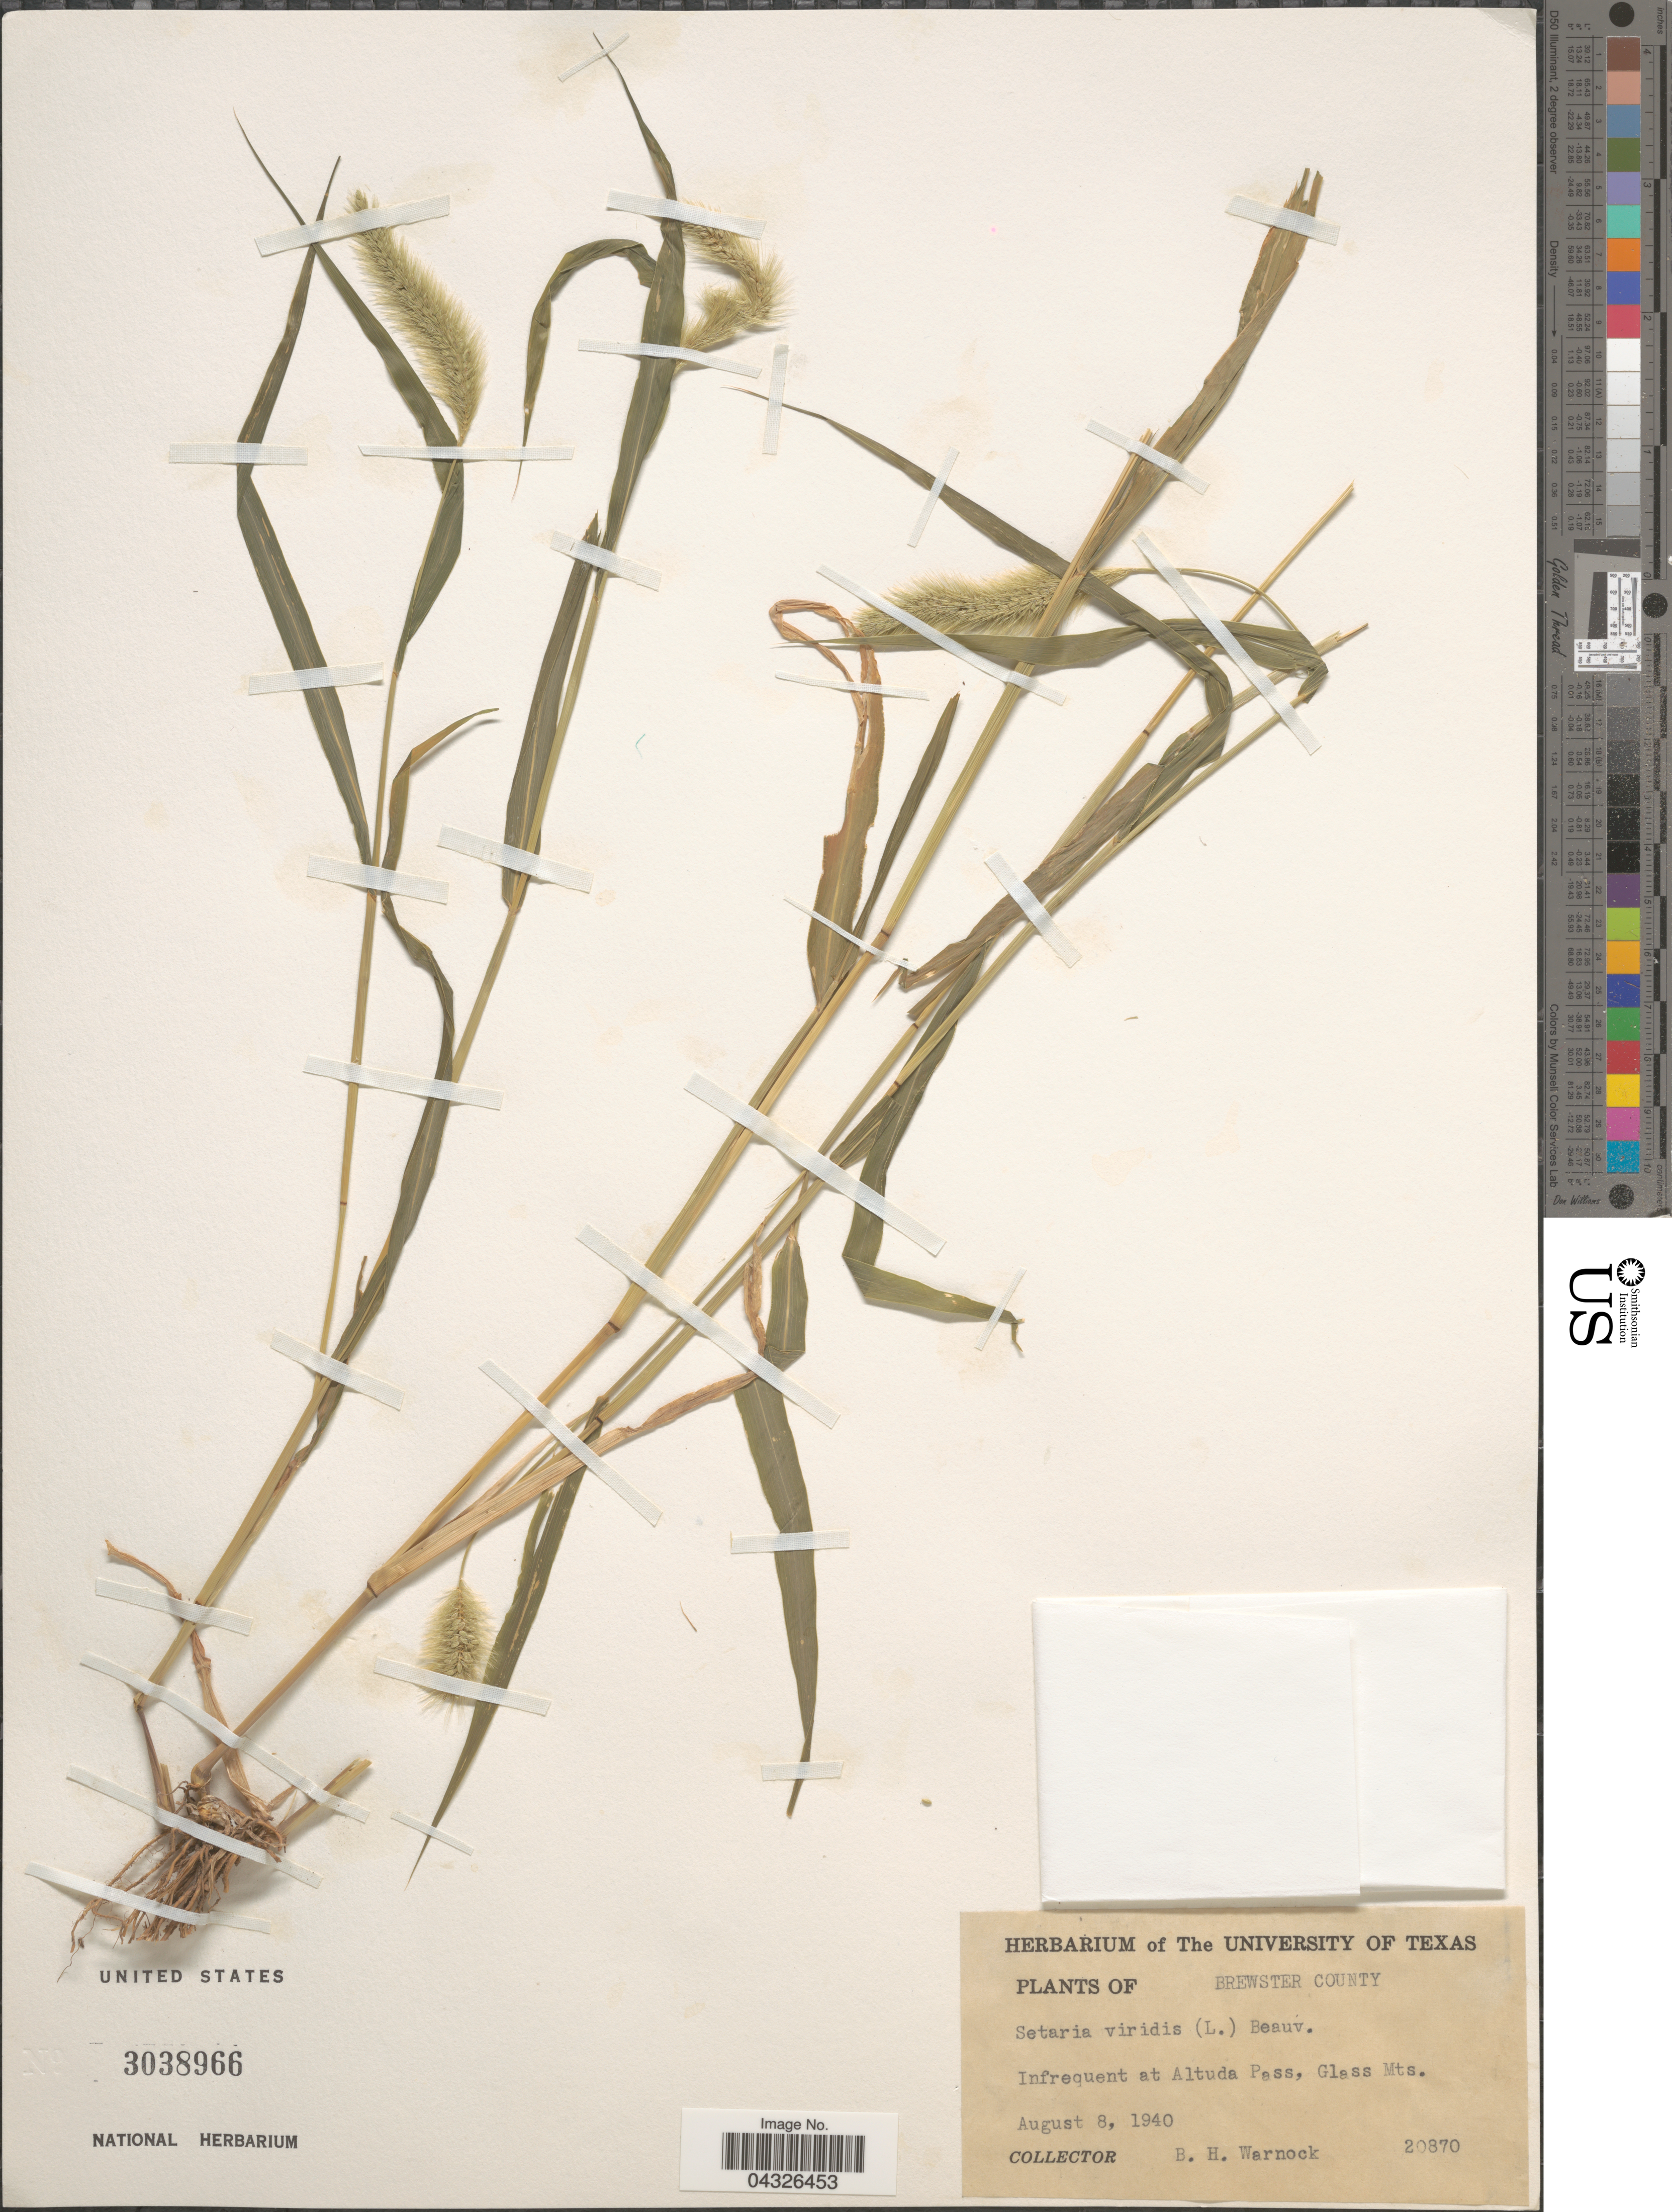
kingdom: Plantae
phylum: Tracheophyta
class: Liliopsida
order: Poales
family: Poaceae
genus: Setaria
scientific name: Setaria viridis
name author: (L.) P. Beauv.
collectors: B. H. Warnock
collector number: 20870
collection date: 1940-08-08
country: United States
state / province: Texas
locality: Brewster County. Infrequent at Altuda Pass, Glass Mts.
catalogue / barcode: US 3038966